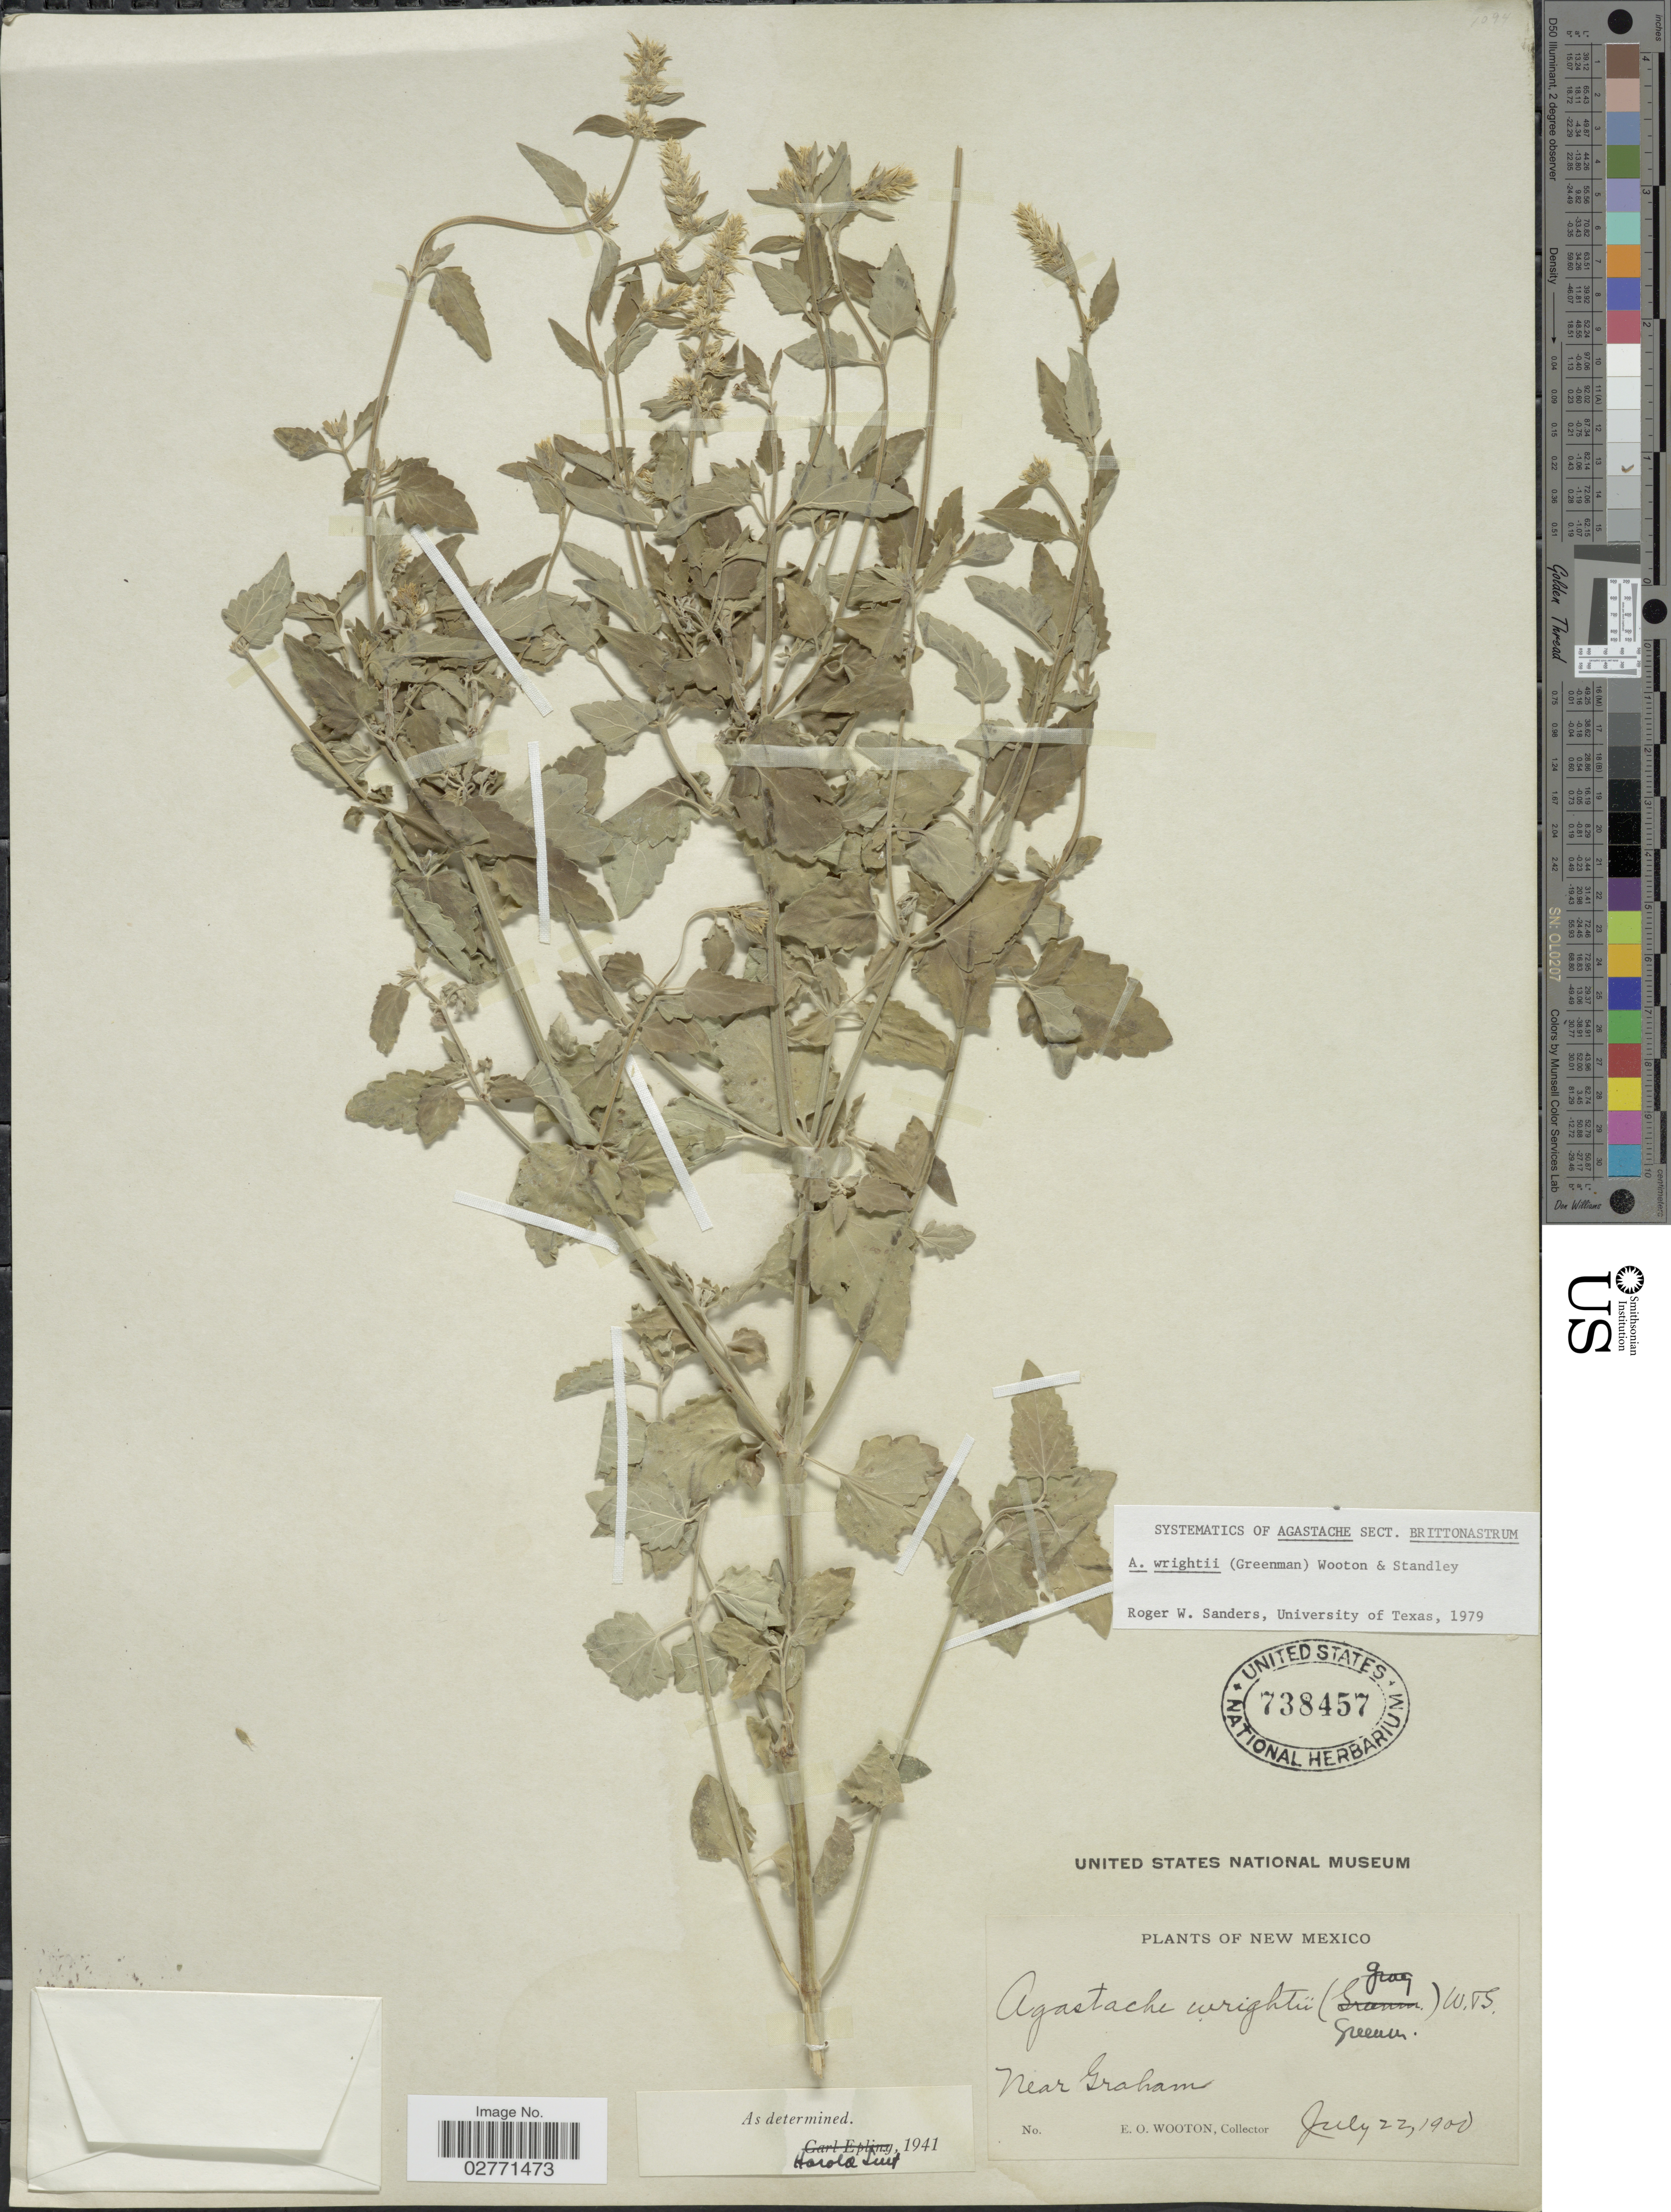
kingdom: Plantae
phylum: Tracheophyta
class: Magnoliopsida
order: Lamiales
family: Lamiaceae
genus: Agastache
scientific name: Agastache wrightii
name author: (Greenm.) Wooton & Standl.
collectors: E. O. Wooton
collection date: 1900-07-22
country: United States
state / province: New Mexico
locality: Near Graham.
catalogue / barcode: US 738457